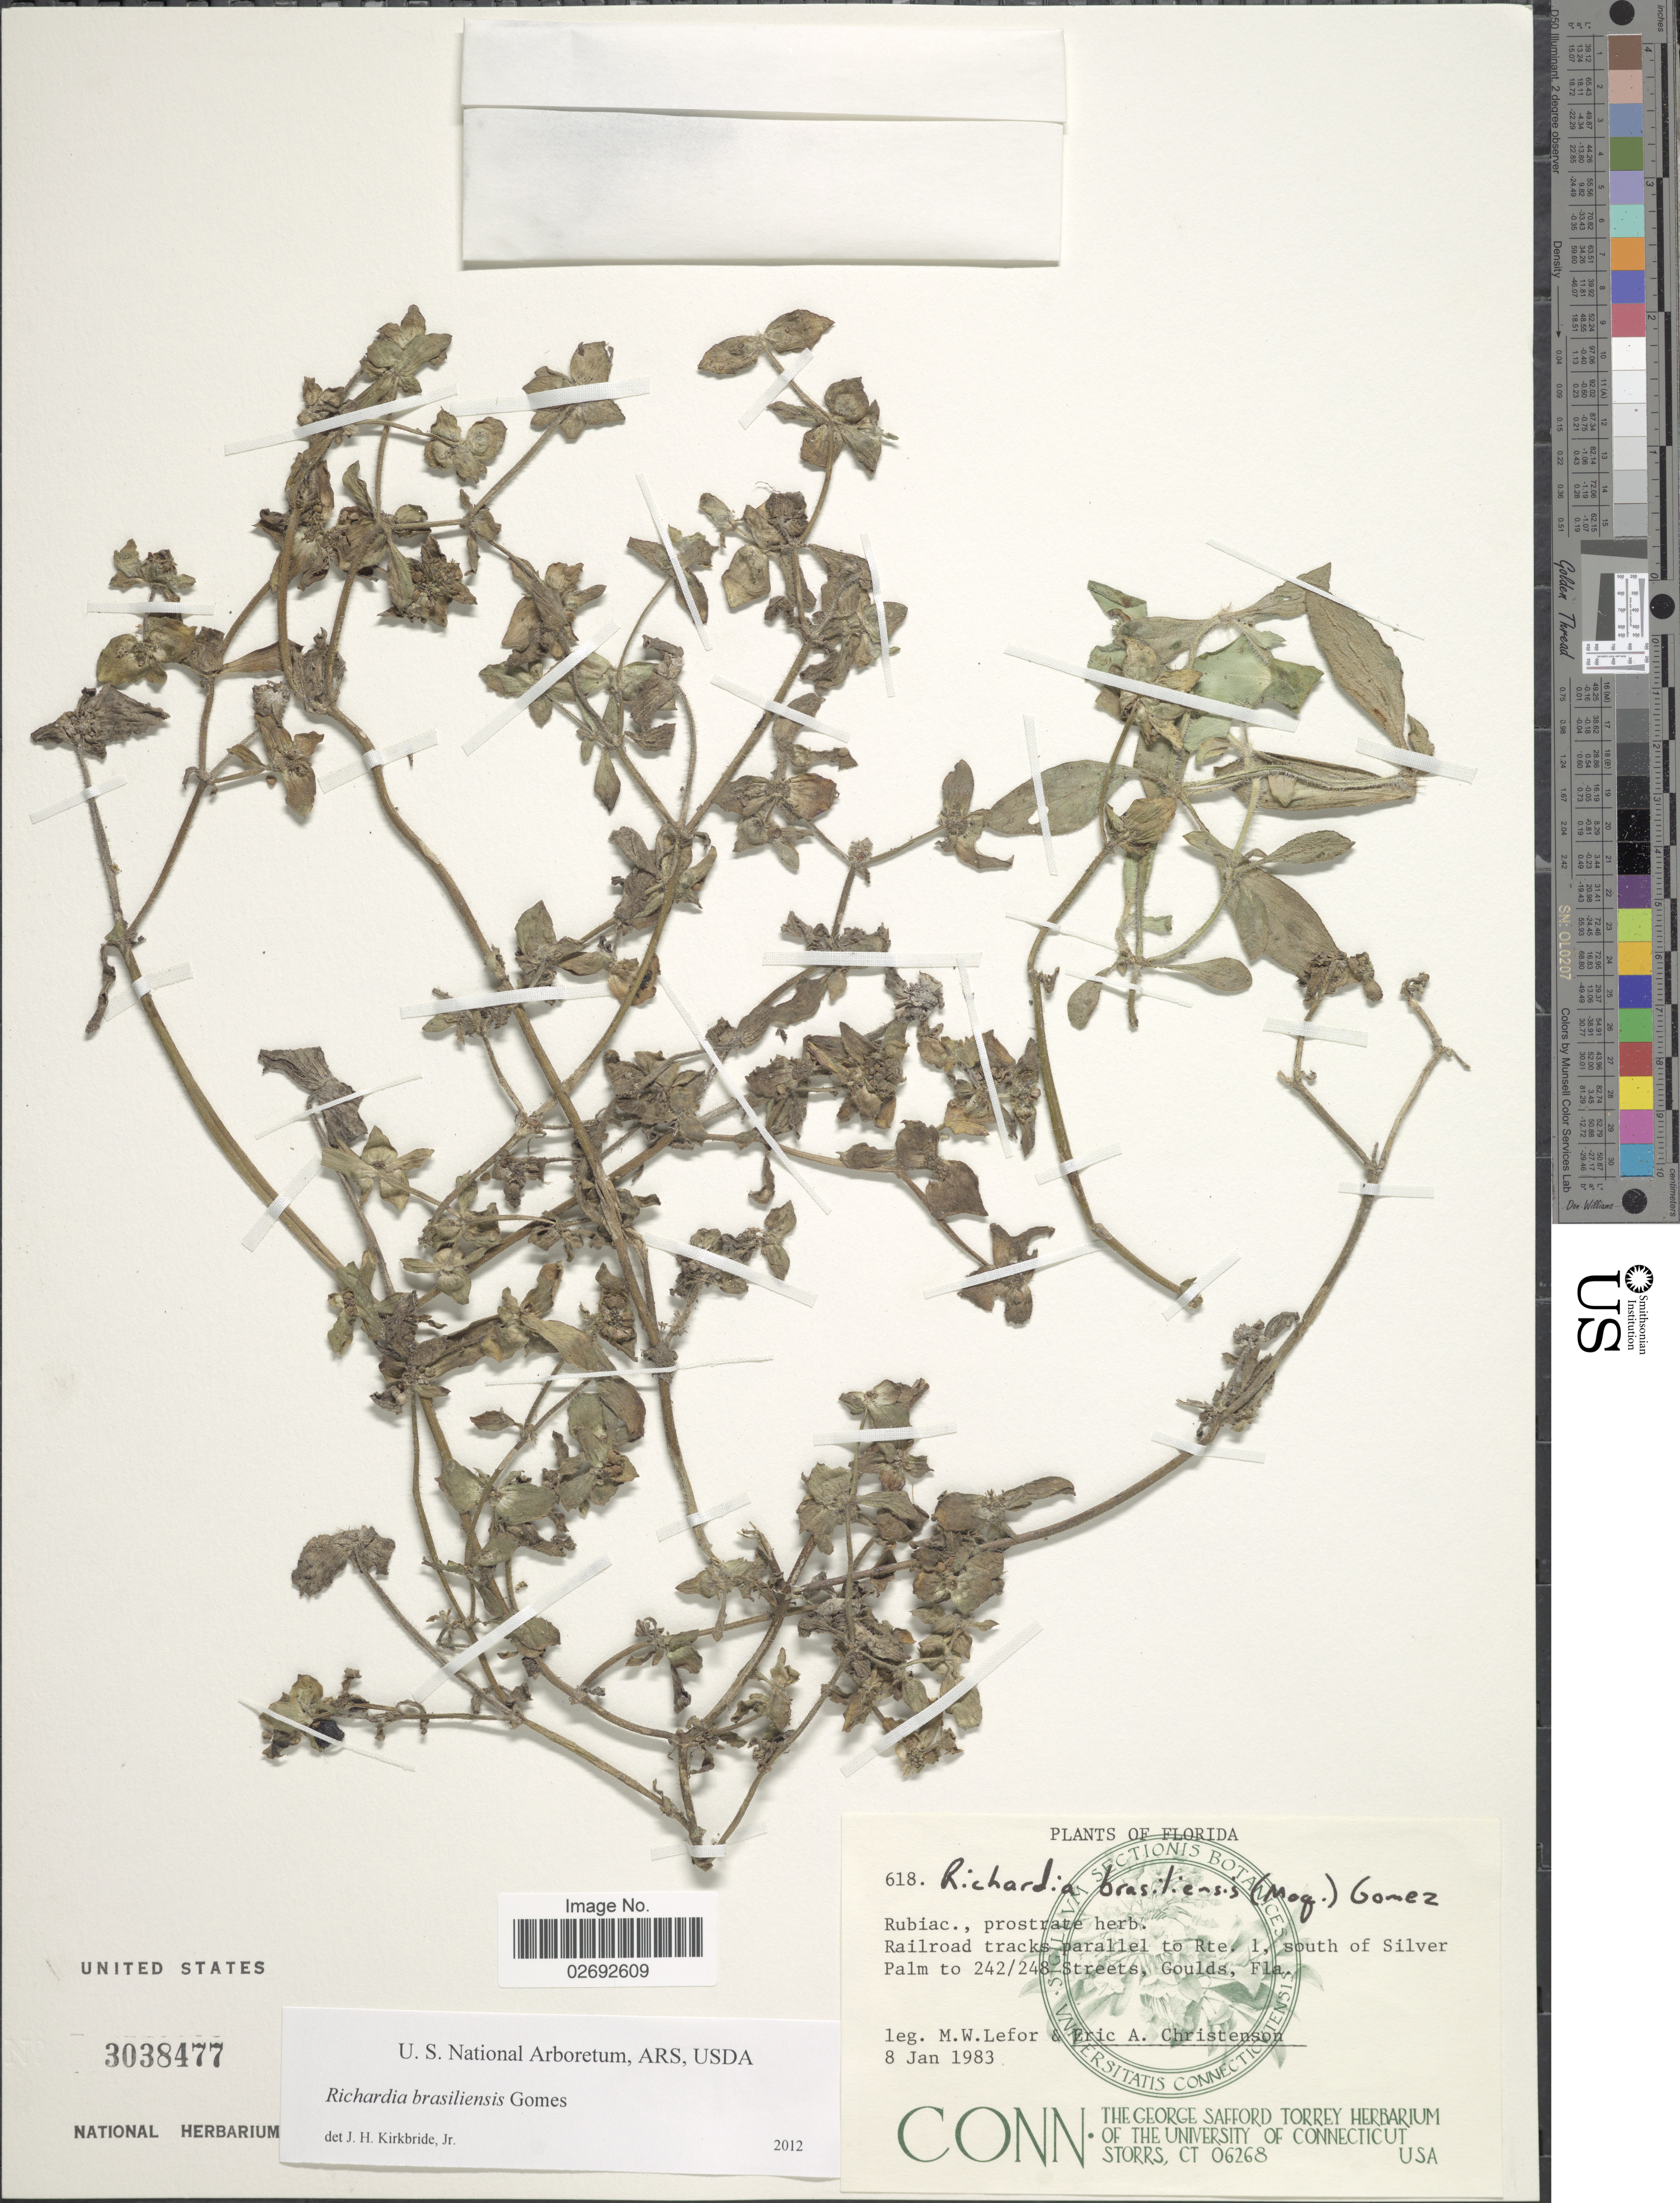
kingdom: Plantae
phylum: Tracheophyta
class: Magnoliopsida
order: Gentianales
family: Rubiaceae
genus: Richardia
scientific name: Richardia brasiliensis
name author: Gomes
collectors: M. W. Lefor & E. A. Christenson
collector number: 618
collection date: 1983-01-08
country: United States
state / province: Florida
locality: Railroad track parallel to Rte. 1, south of Silver Palm to 242/248 Streets, Goulds, Fla.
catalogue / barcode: US 3038477